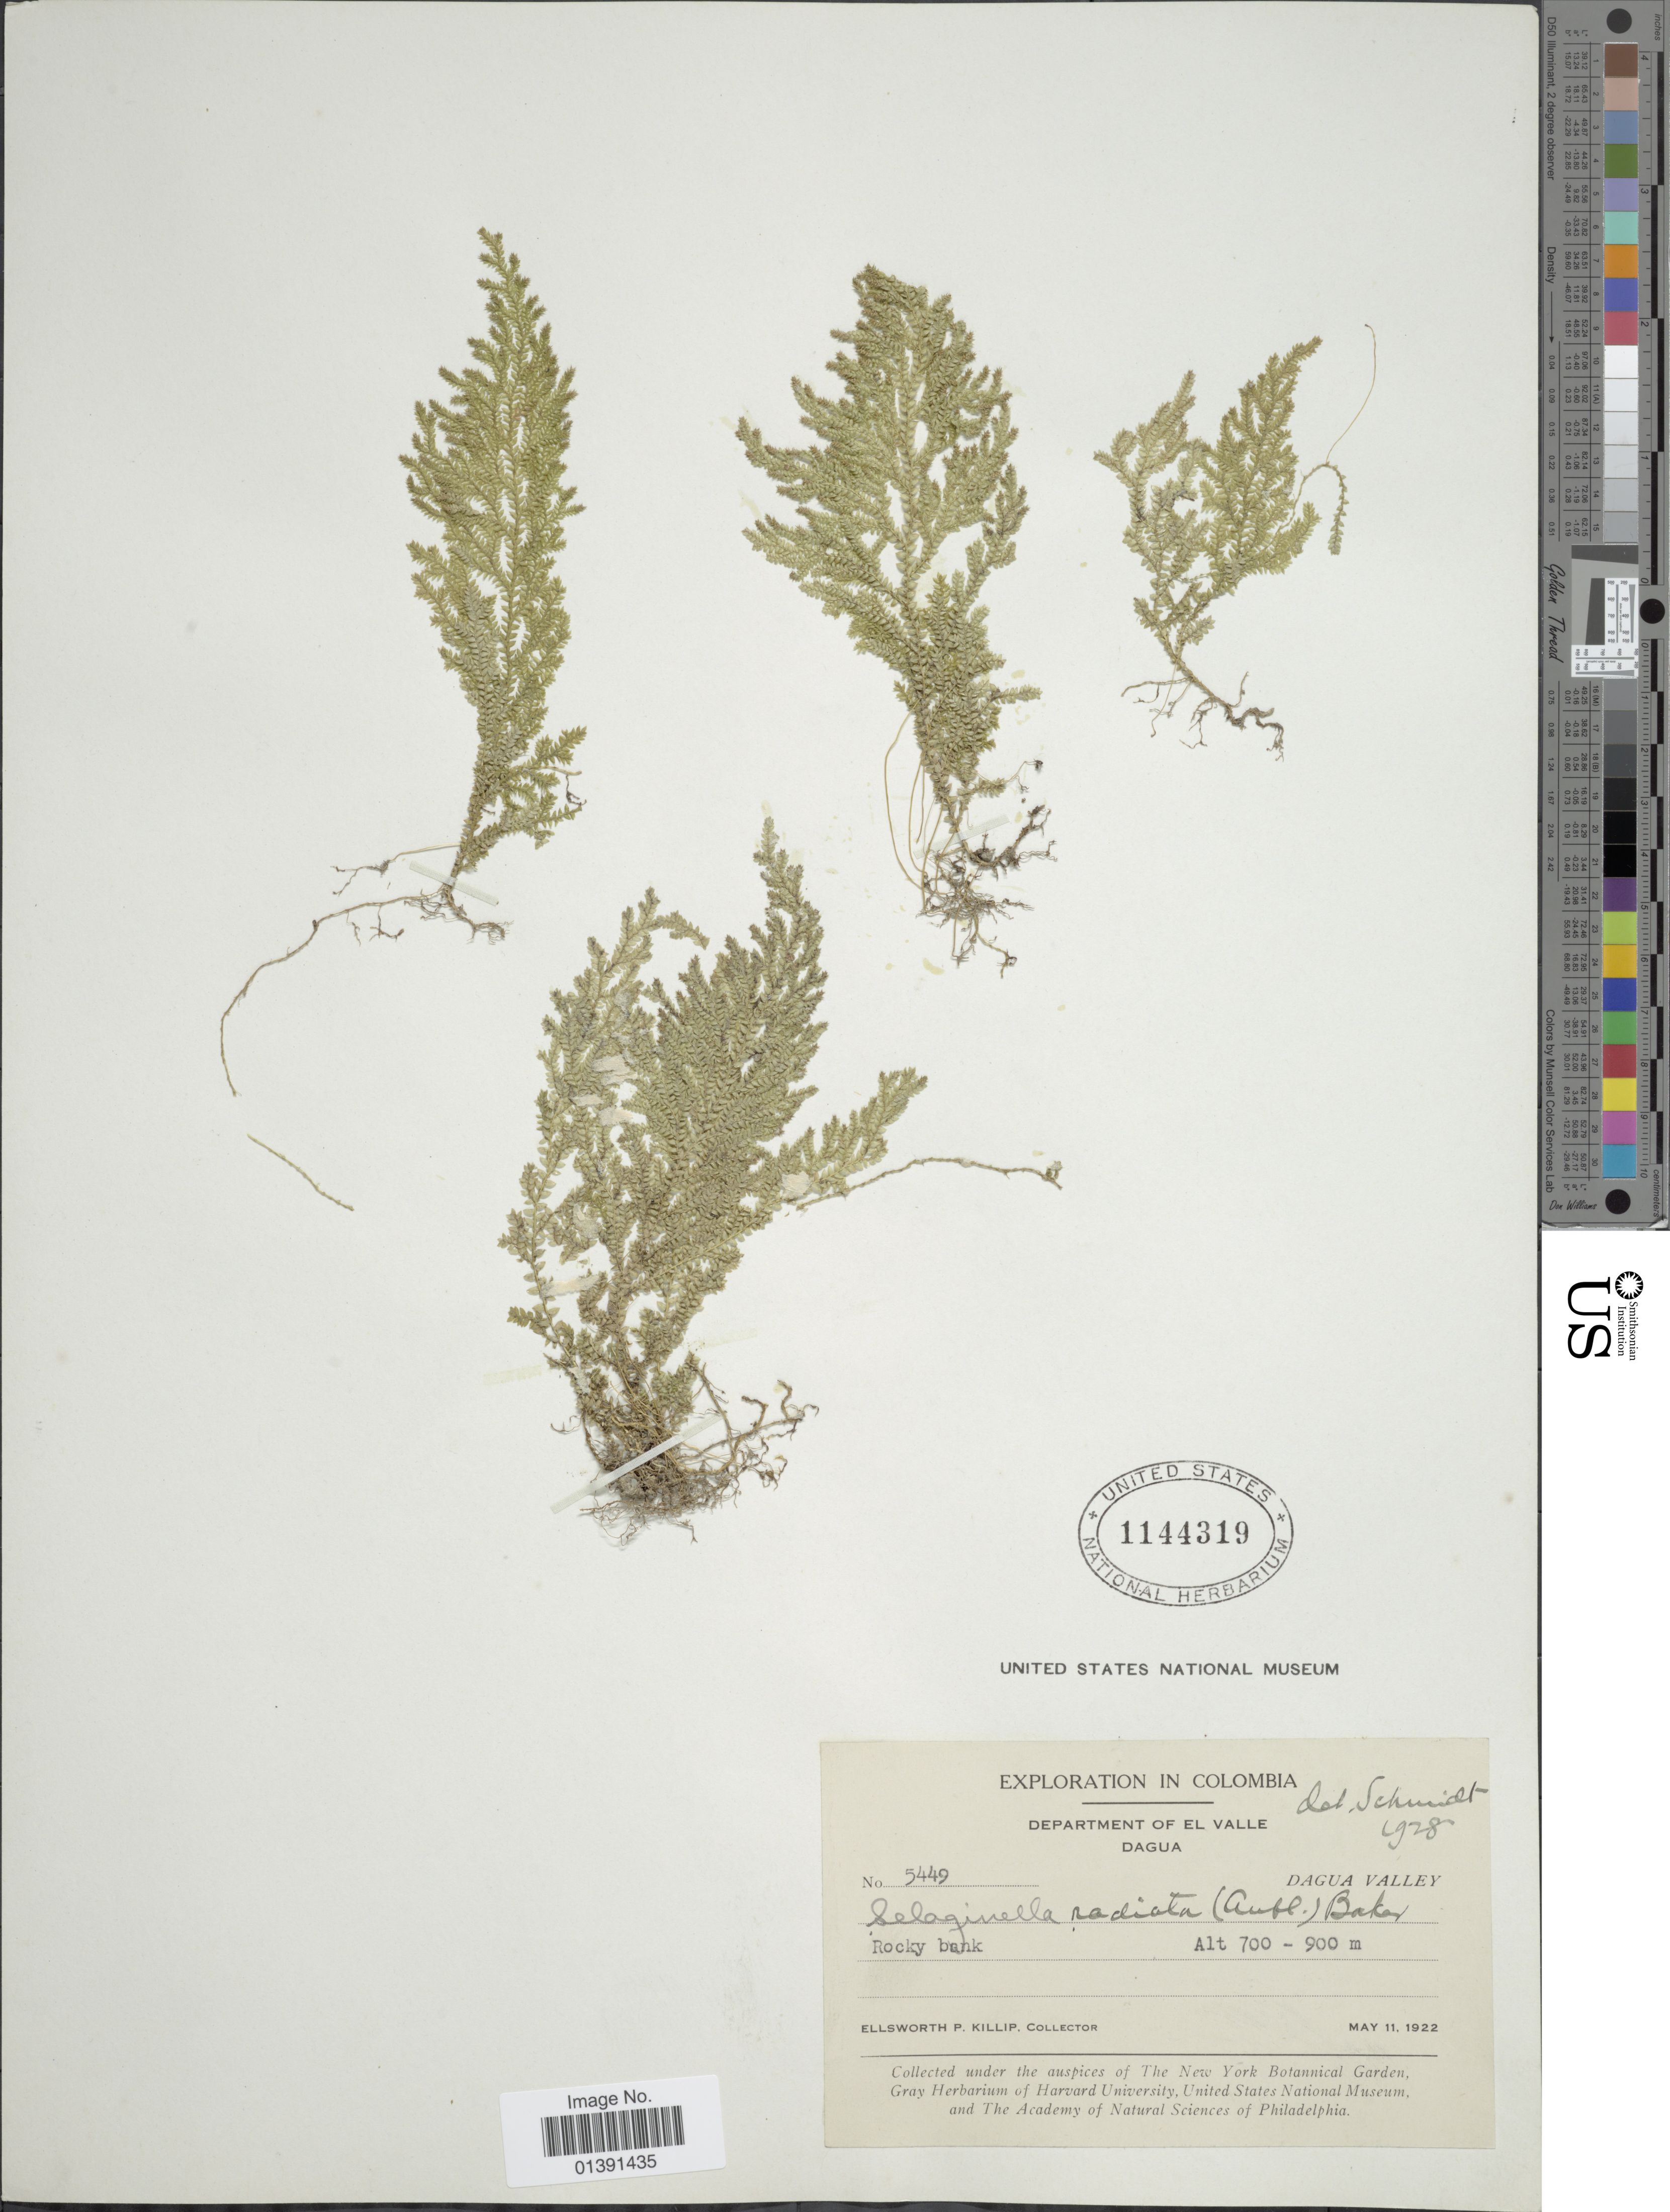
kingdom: Plantae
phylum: Tracheophyta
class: Lycopodiopsida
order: Selaginellales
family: Selaginellaceae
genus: Selaginella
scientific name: Selaginella mikeneei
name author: Valdespino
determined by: Valdespino, I. A., (PMA), Universidad de Panama (PANAMA)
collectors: E. P. Killip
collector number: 5449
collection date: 1922-05-11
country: Colombia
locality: Department of el valle, Dagua, Dagua valley, Rocky bank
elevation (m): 700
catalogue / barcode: US 1144319